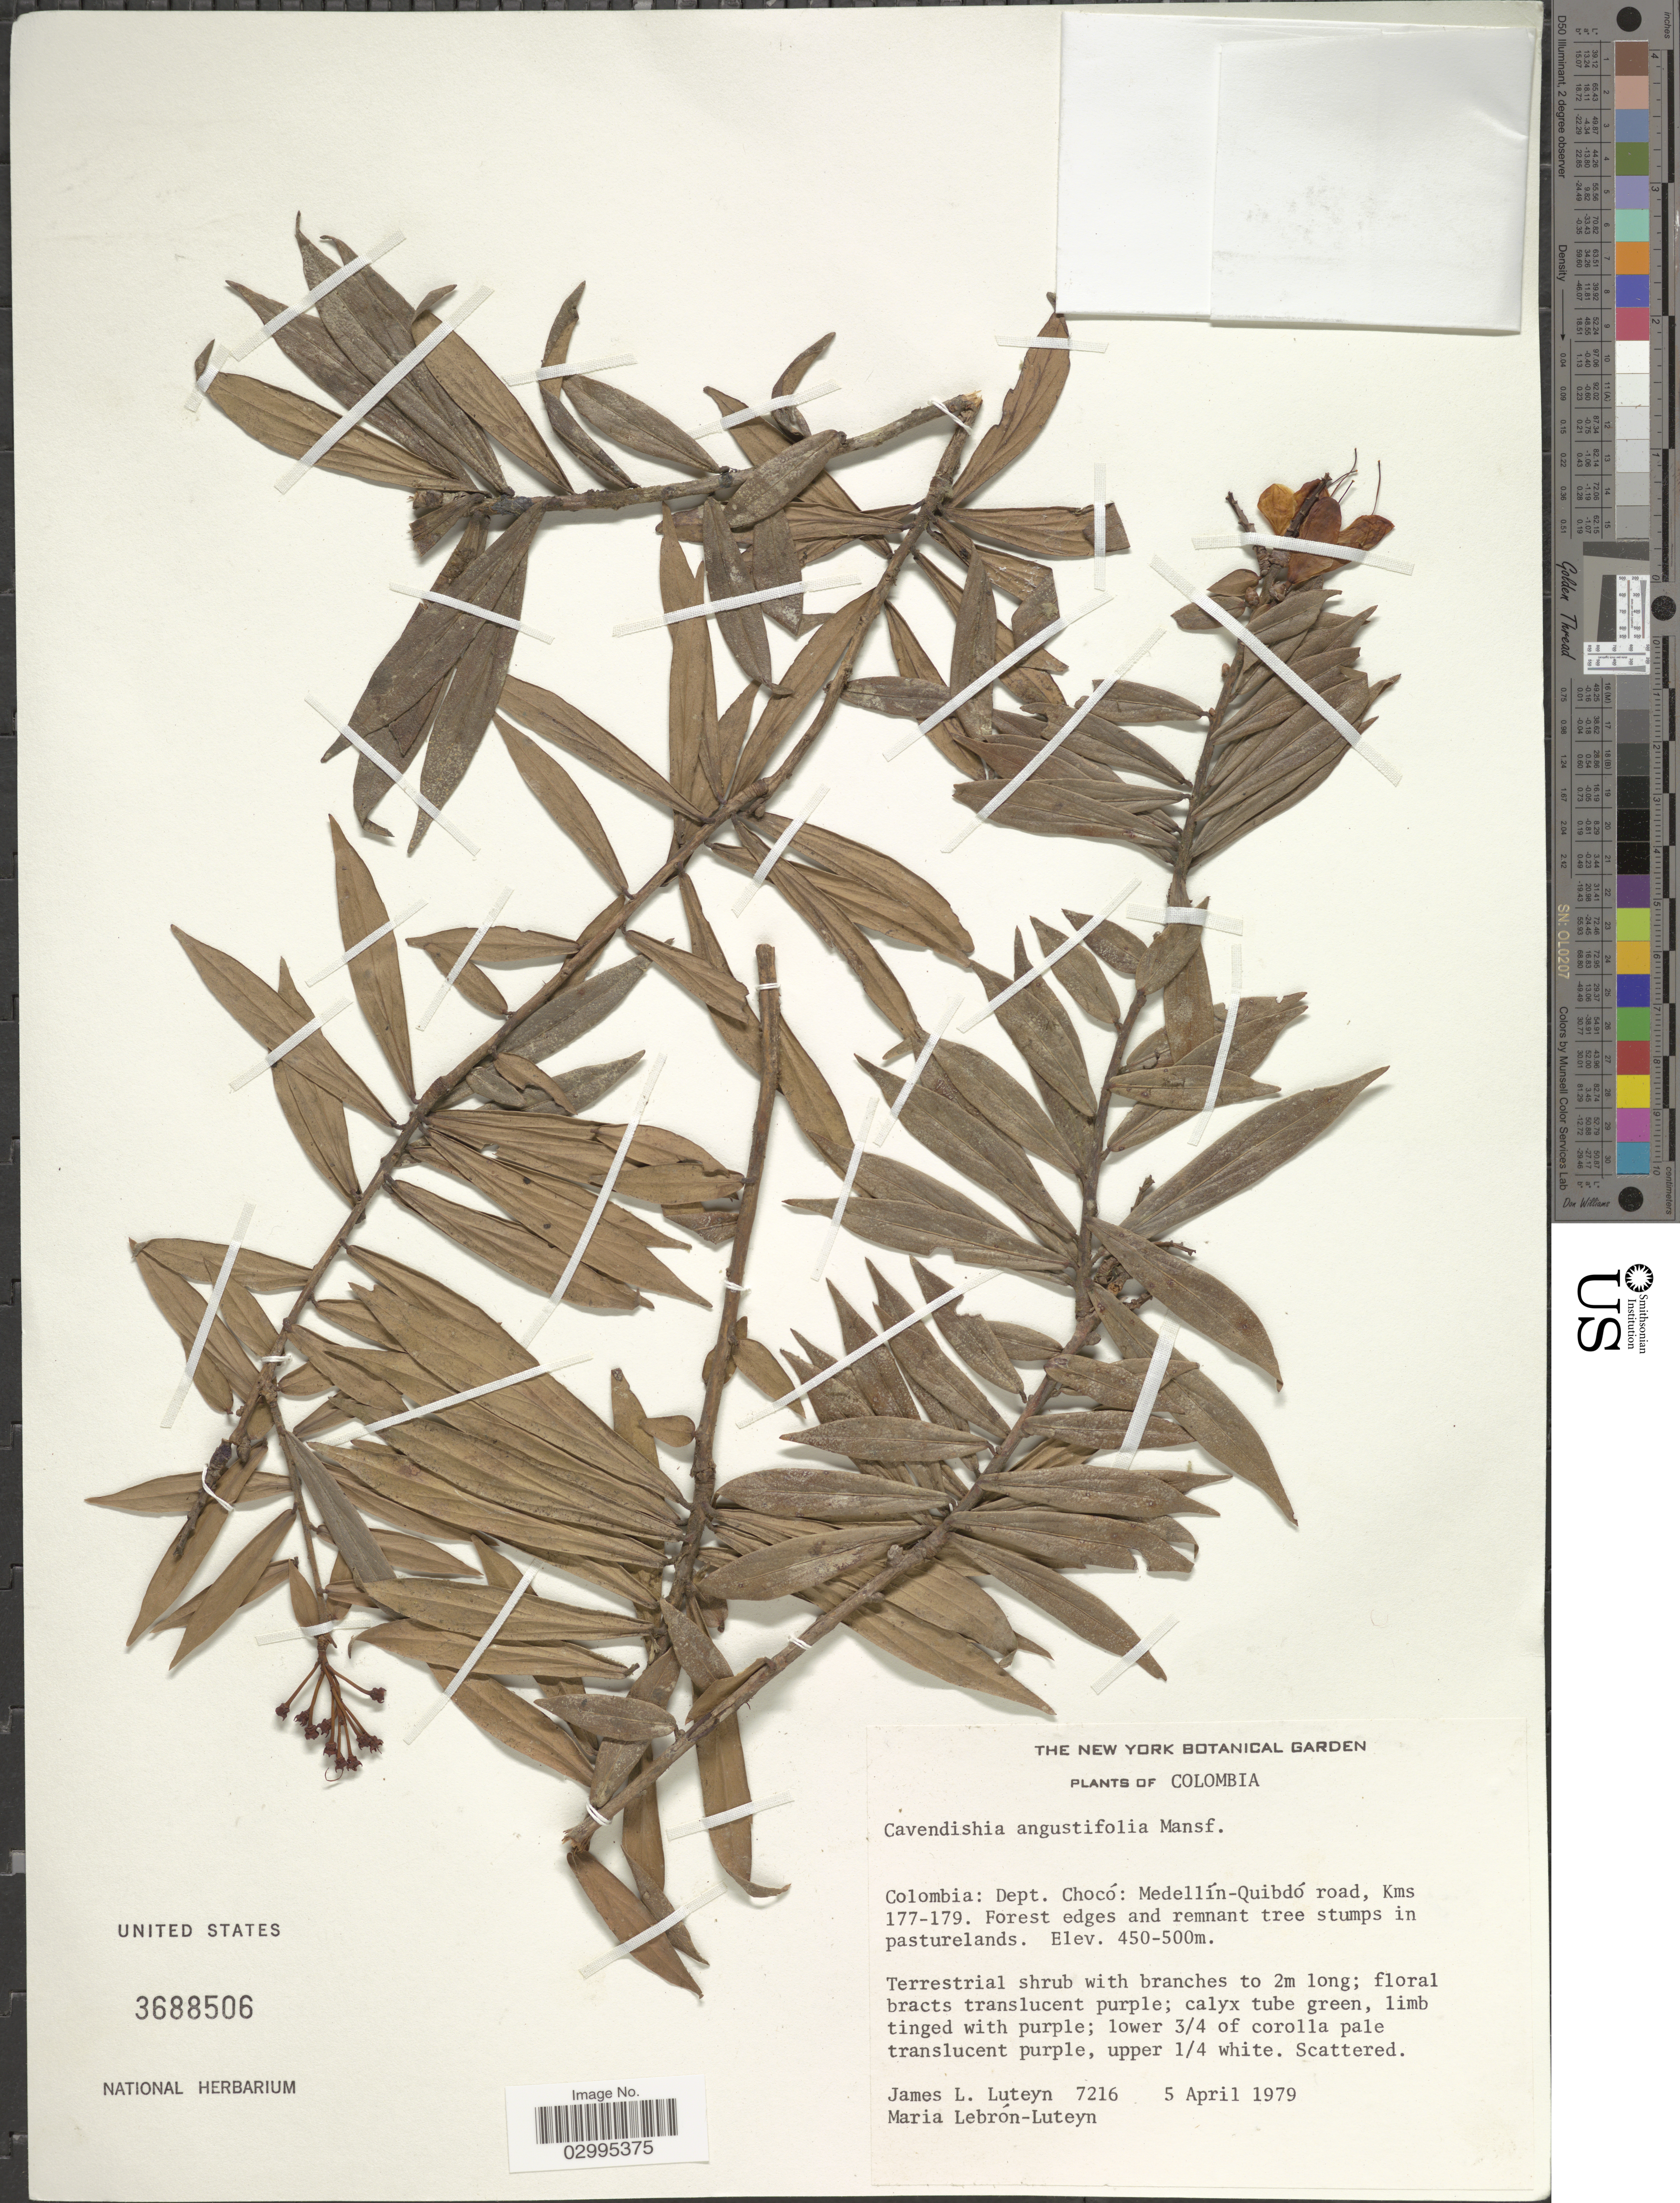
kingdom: Plantae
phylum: Tracheophyta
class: Magnoliopsida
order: Ericales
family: Ericaceae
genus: Cavendishia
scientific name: Cavendishia angustifolia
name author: Mansf.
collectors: J. L. Luteyn & M. L. Lebrón-Luteyn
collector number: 7216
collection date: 1979-04-05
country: Colombia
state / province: Chocó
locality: Dept. Chocó: Medellín-Quibdó road, Kms 177-179.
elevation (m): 450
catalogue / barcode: US 3688506